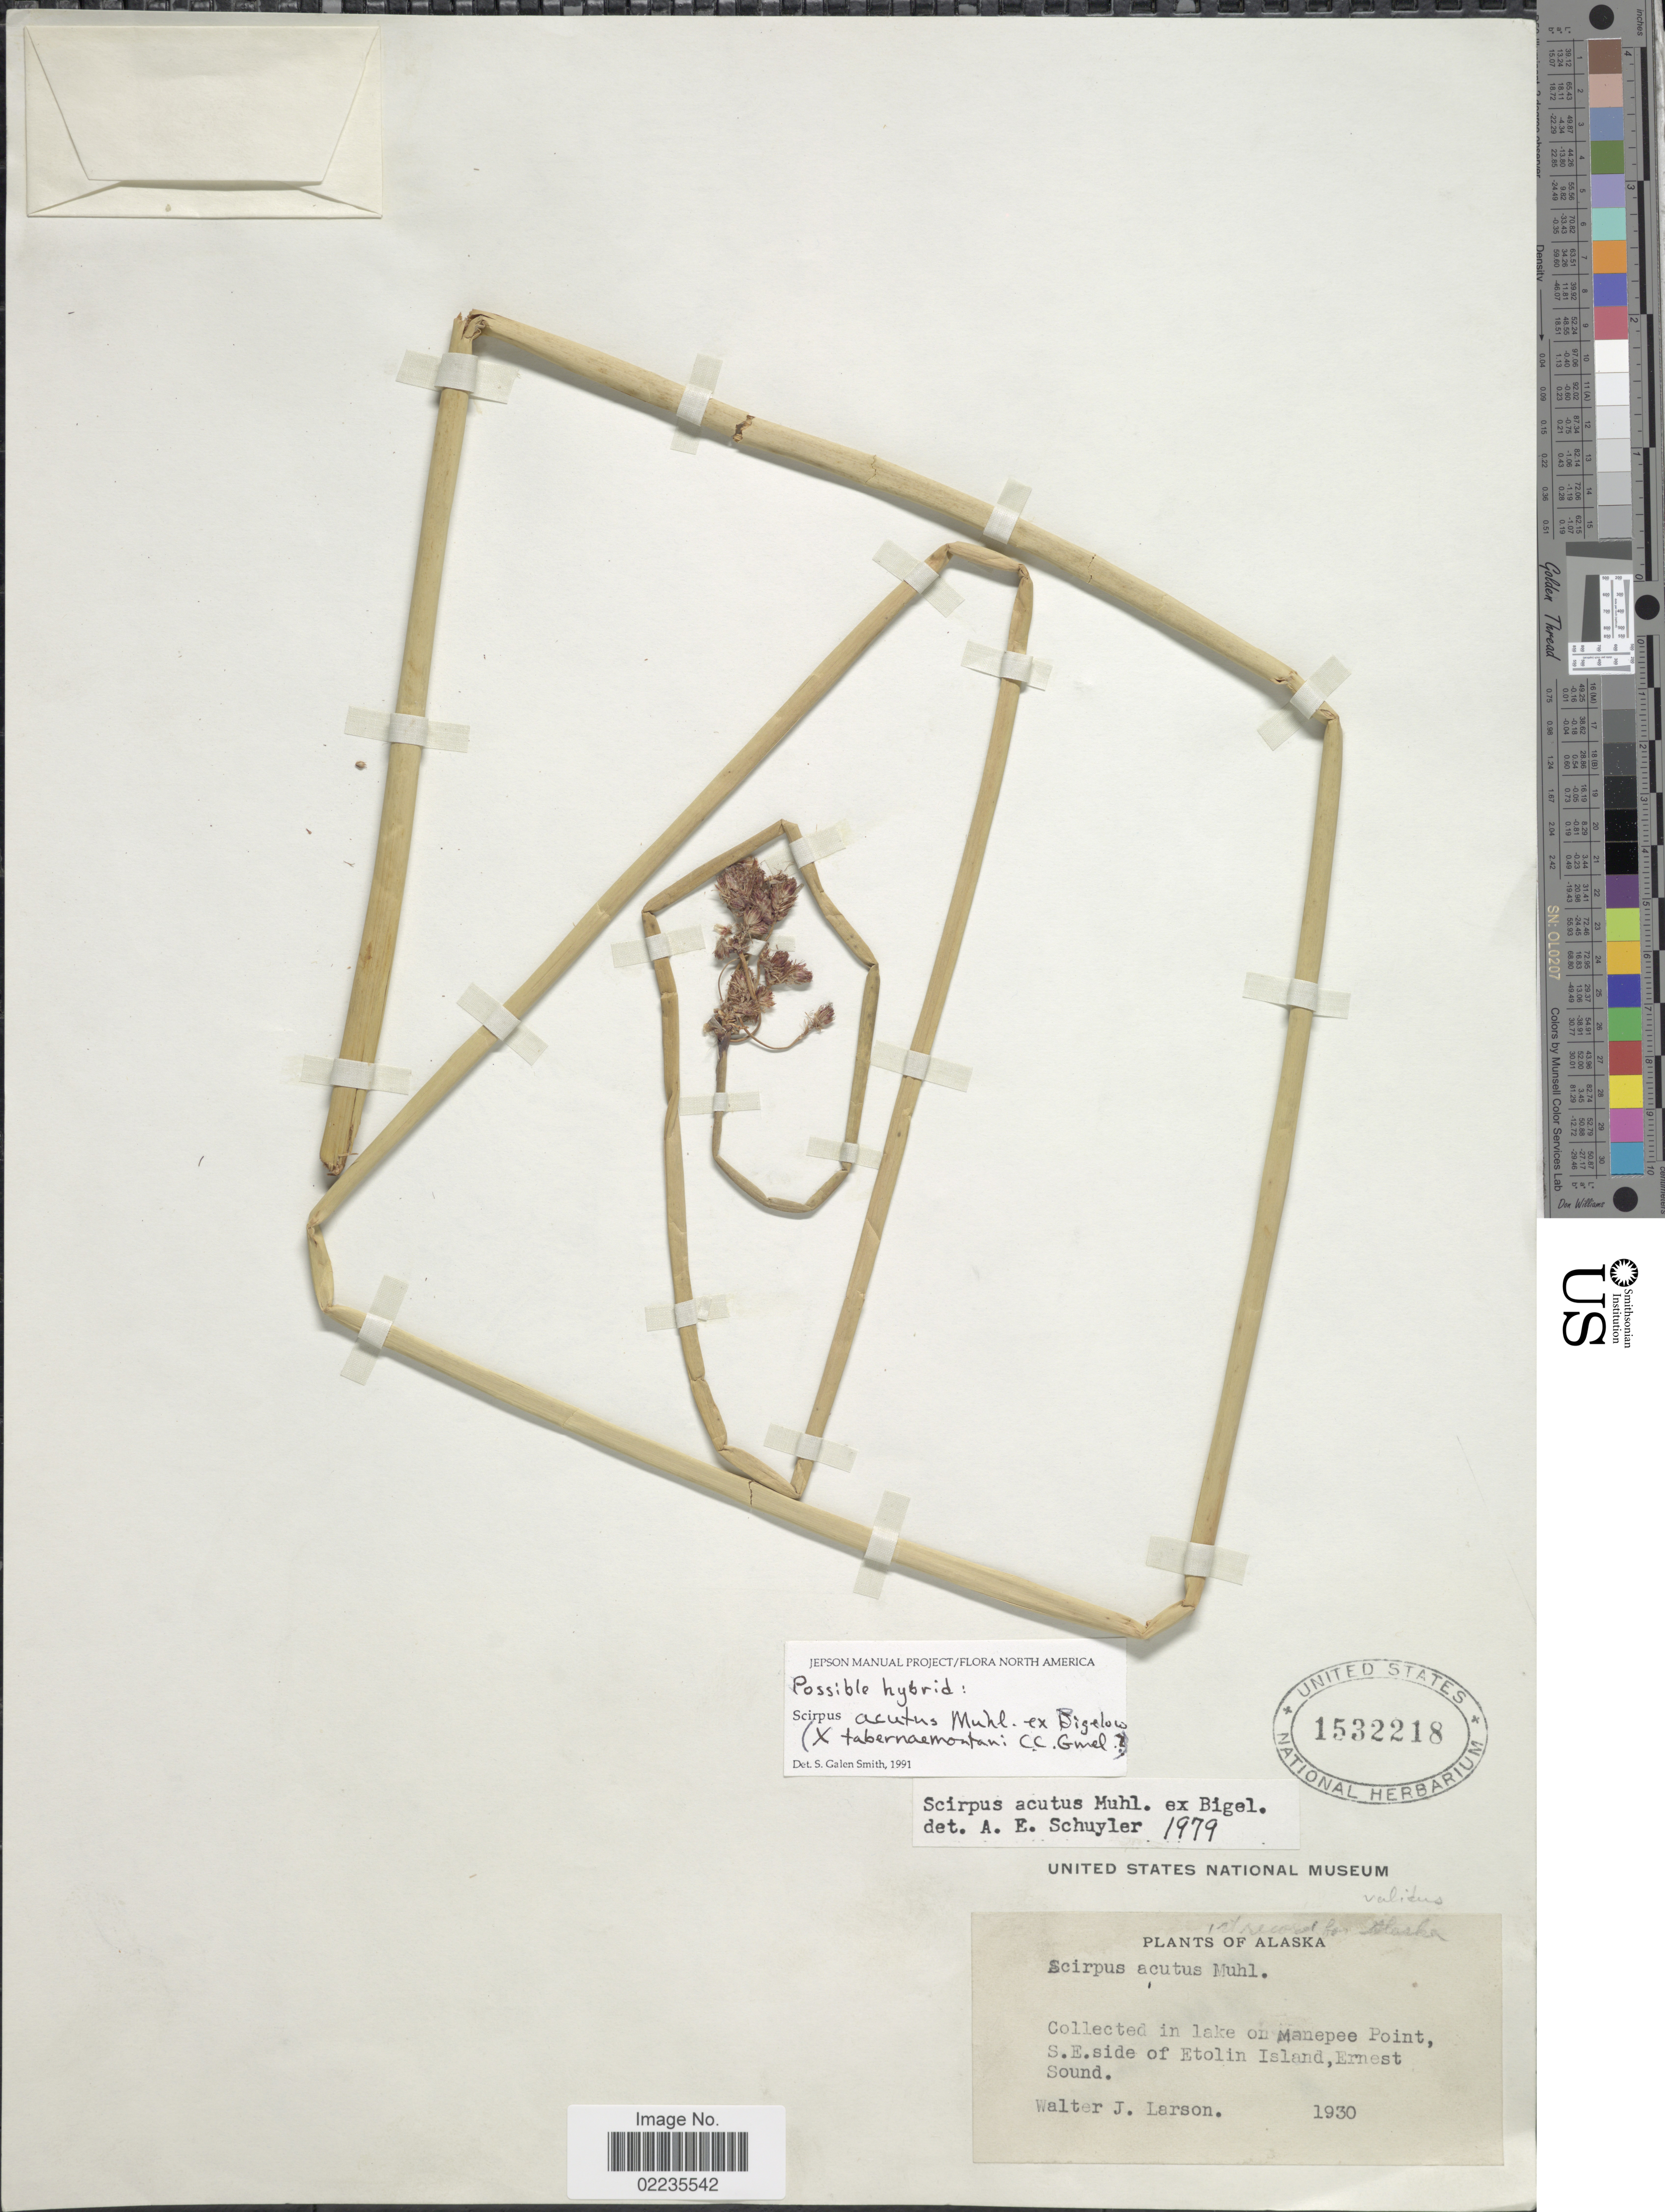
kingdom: Plantae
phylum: Tracheophyta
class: Liliopsida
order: Poales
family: Cyperaceae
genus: Schoenoplectus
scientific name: Schoenoplectus acutus x S. tabernaemontani (C.C. Gmel.) Palla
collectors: W. Larson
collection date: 1930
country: United States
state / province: Alaska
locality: In lake on Manepee Point, S.E. side of Etolin Island, Ernest Sound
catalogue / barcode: US 1532218